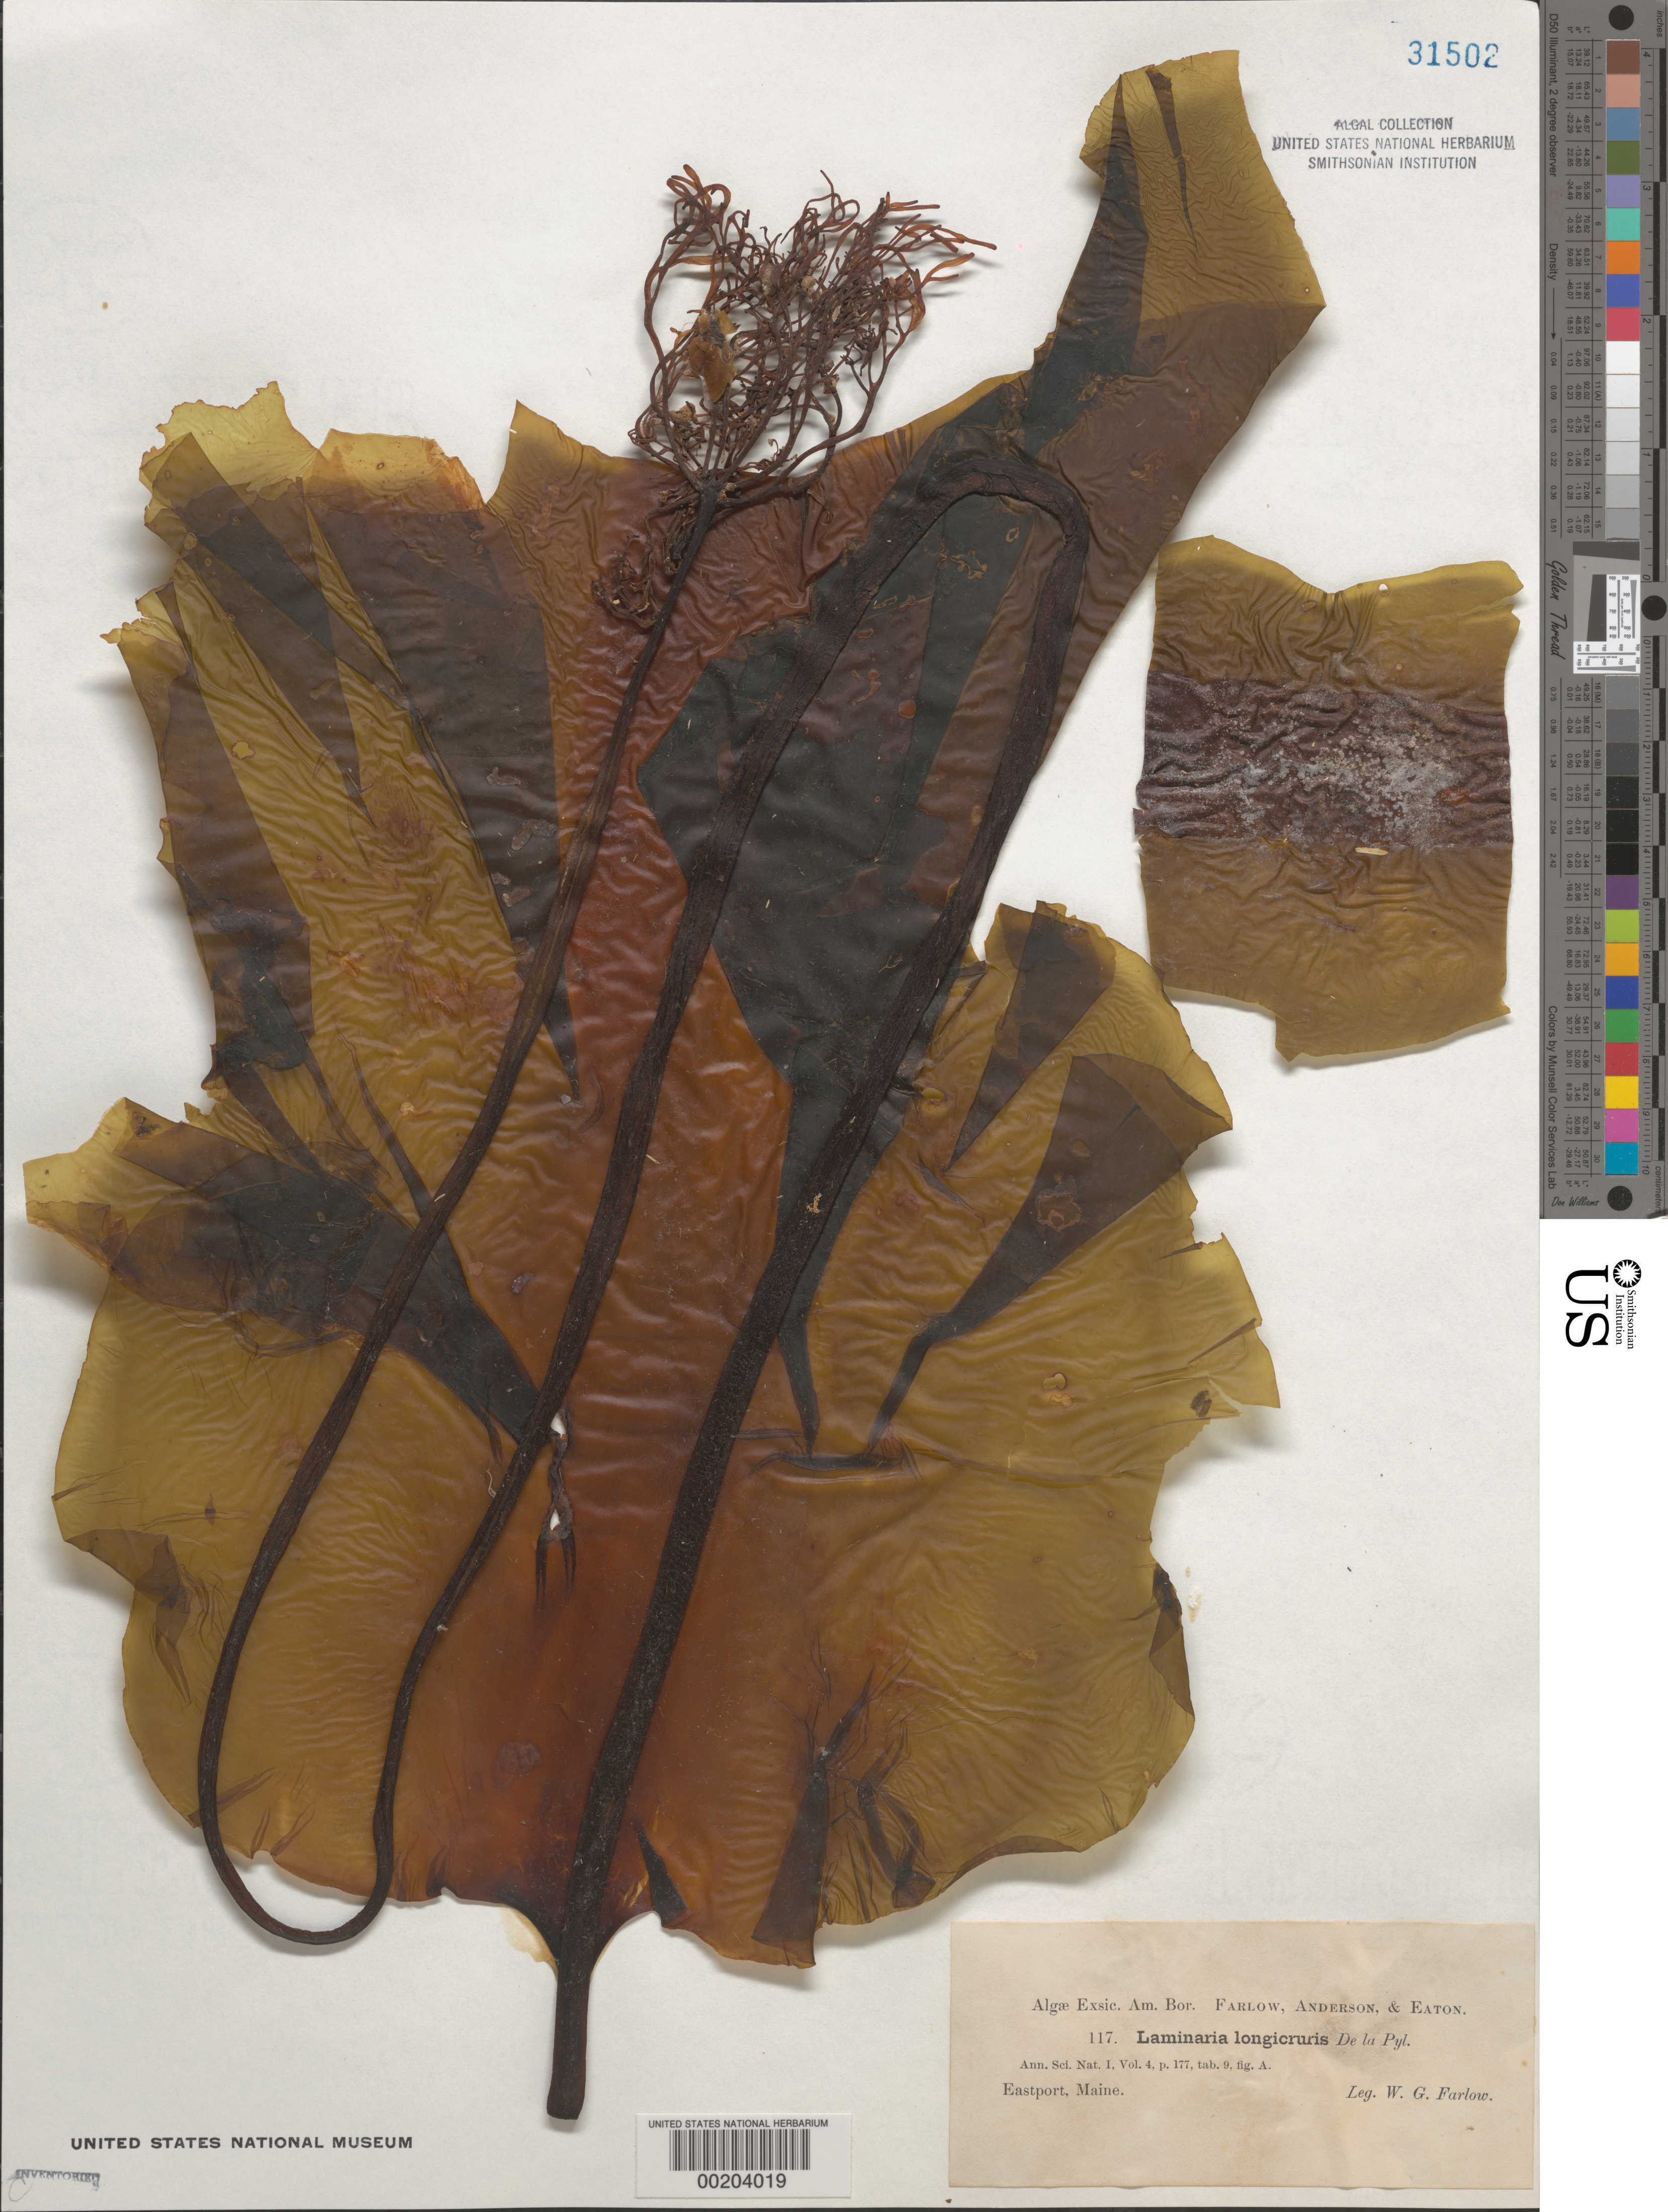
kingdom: Chromista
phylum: Ochrophyta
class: Phaeophyceae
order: Laminariales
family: Laminariaceae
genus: Saccharina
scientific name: Saccharina longicruris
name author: (Bach. Pyl.) Kuntze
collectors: W. G. Farlow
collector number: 117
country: United States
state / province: Maine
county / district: Washington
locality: Eastport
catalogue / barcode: US 31502